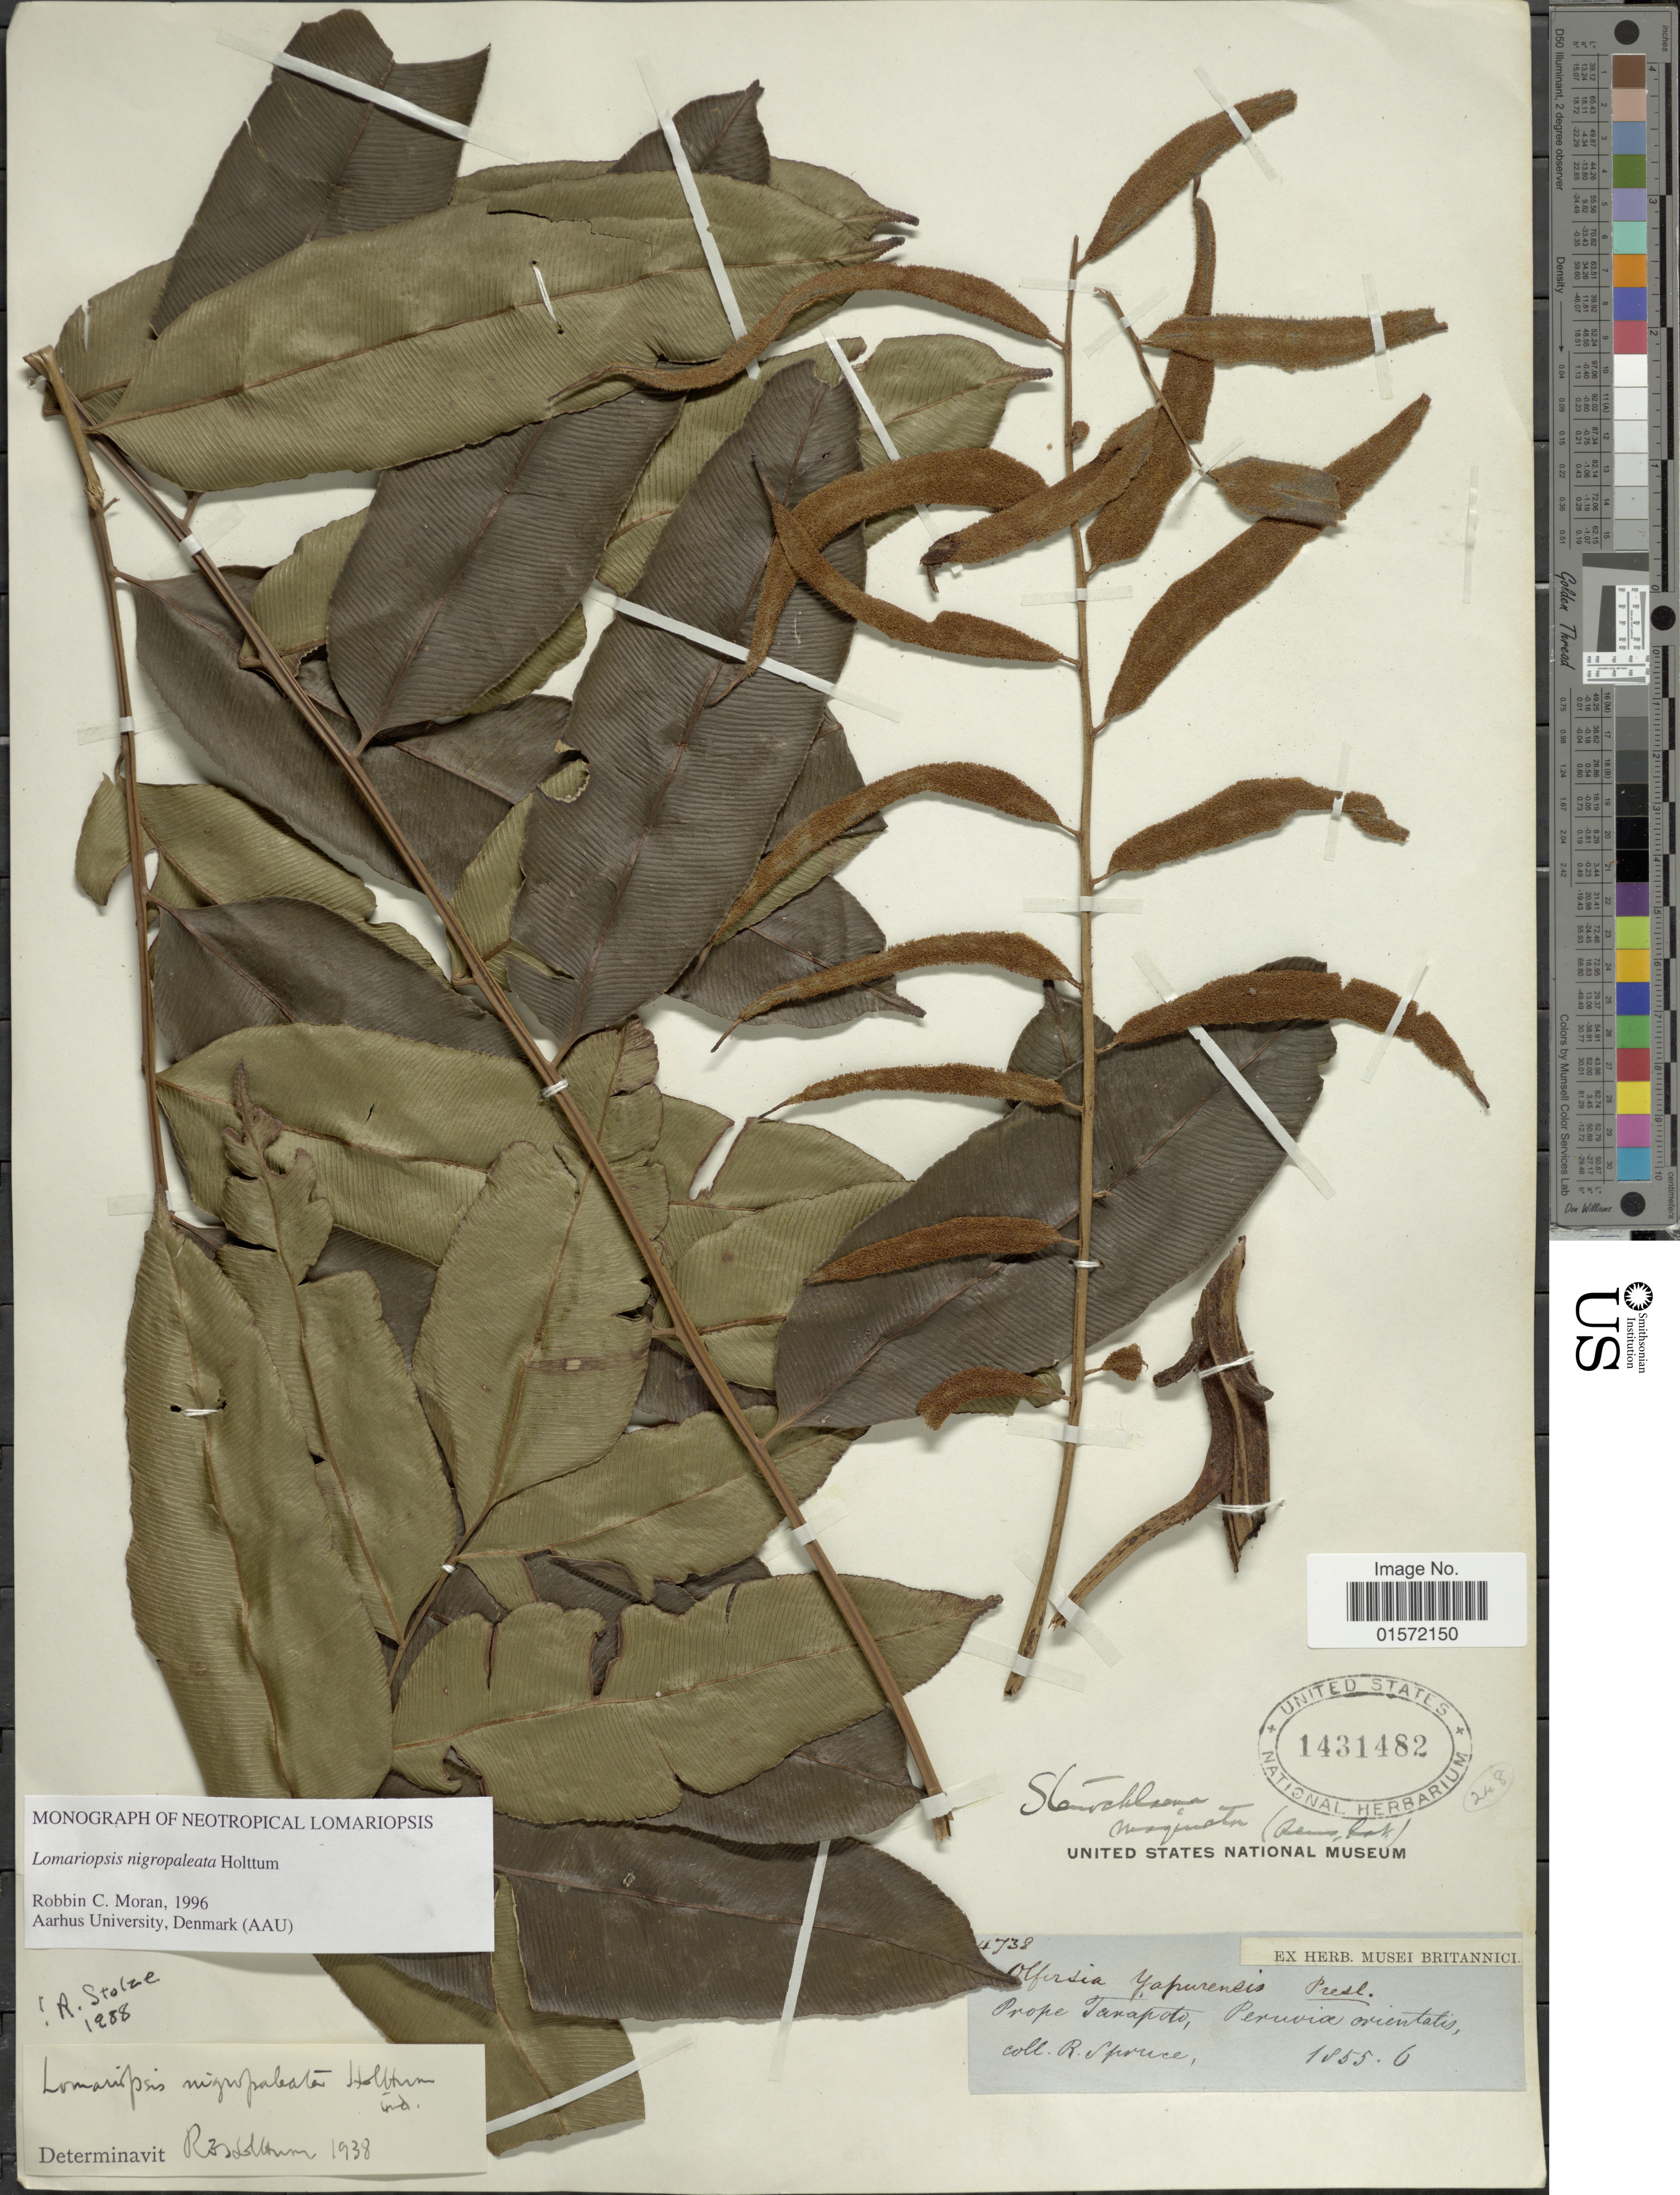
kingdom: Plantae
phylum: Tracheophyta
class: Polypodiopsida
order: Polypodiales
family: Lomariopsidaceae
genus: Lomariopsis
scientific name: Lomariopsis nigropaleata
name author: Holttum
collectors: R. Spruce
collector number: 4738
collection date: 1855/1856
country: Peru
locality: Prope Tarapoto, Peruvia orientali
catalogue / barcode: US 1431482